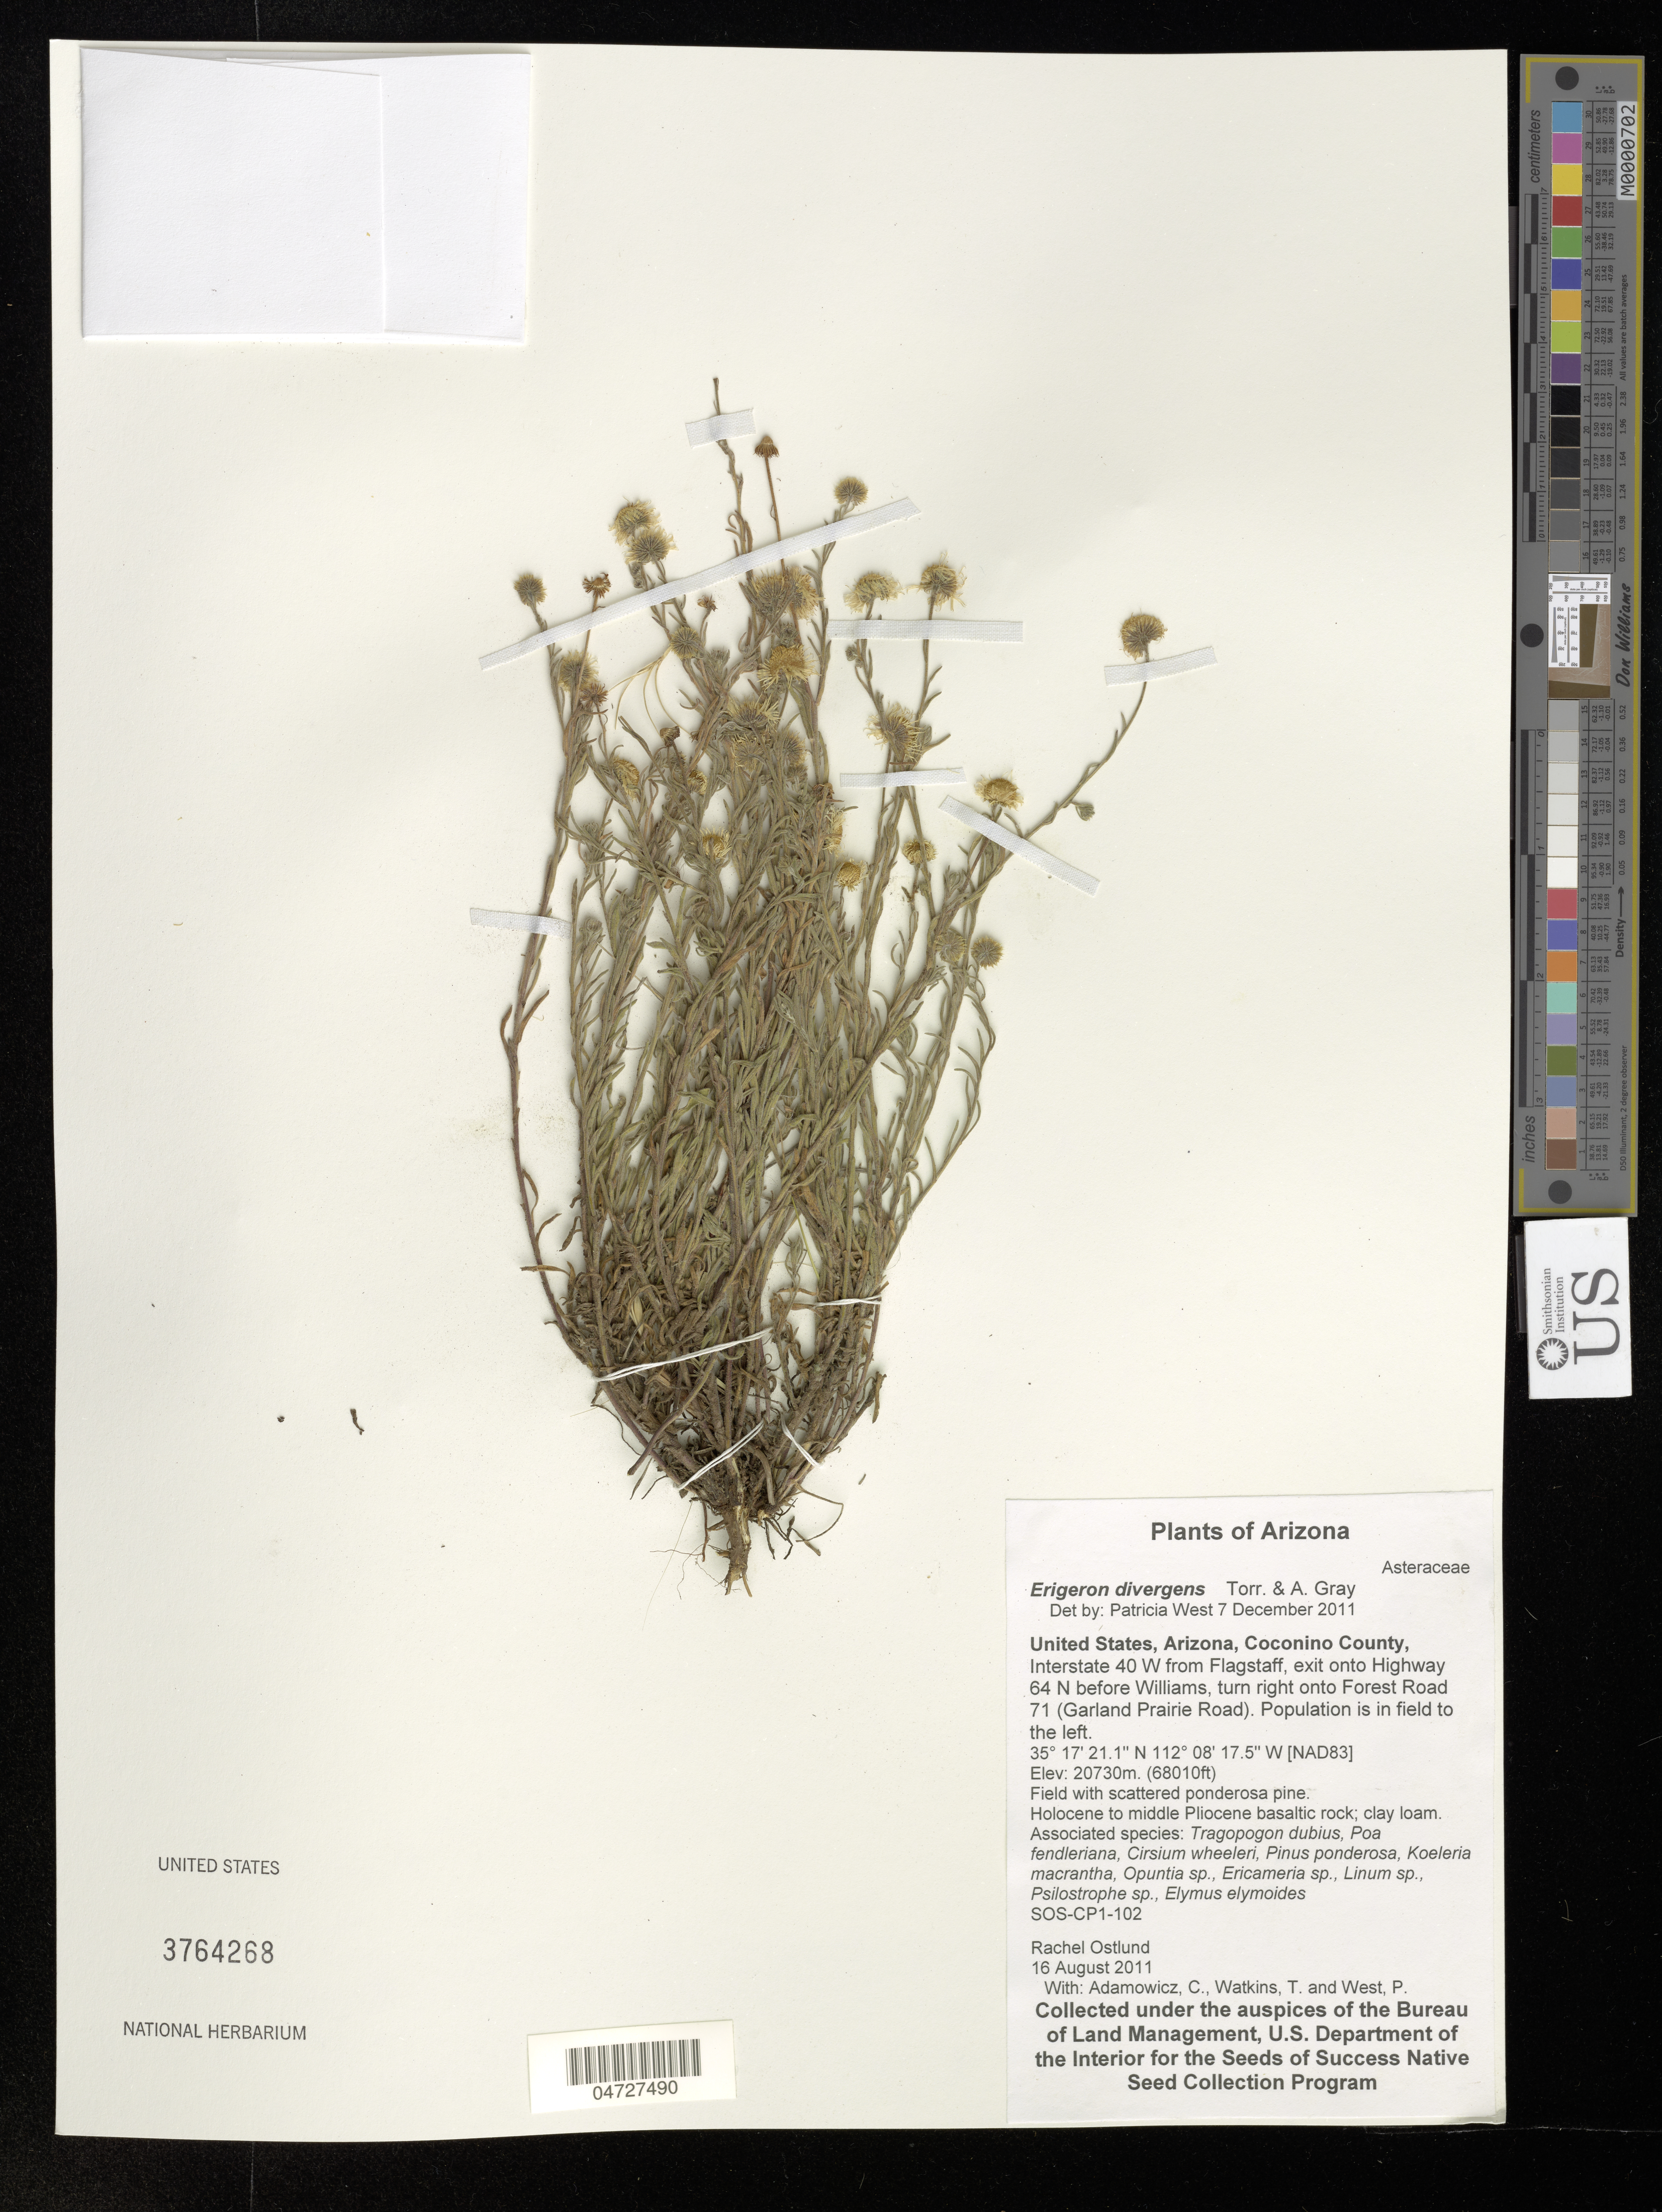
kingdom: Plantae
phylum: Tracheophyta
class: Magnoliopsida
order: Asterales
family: Asteraceae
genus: Erigeron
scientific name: Erigeron divergens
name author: Torr. & A. Gray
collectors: R. Ostlund, C. Adamowicz, T. Watkins & P. West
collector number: SOS-CP1-102?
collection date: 2011-08-16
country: United States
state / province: Arizona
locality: Coconino County, Interstate 40 W from Flagstaff, exit onto Highway 64 N before Williams, turn right onto Forest Road 71 (Garland Prairie Road). Population is in field to the left.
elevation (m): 20730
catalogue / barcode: US 3764268